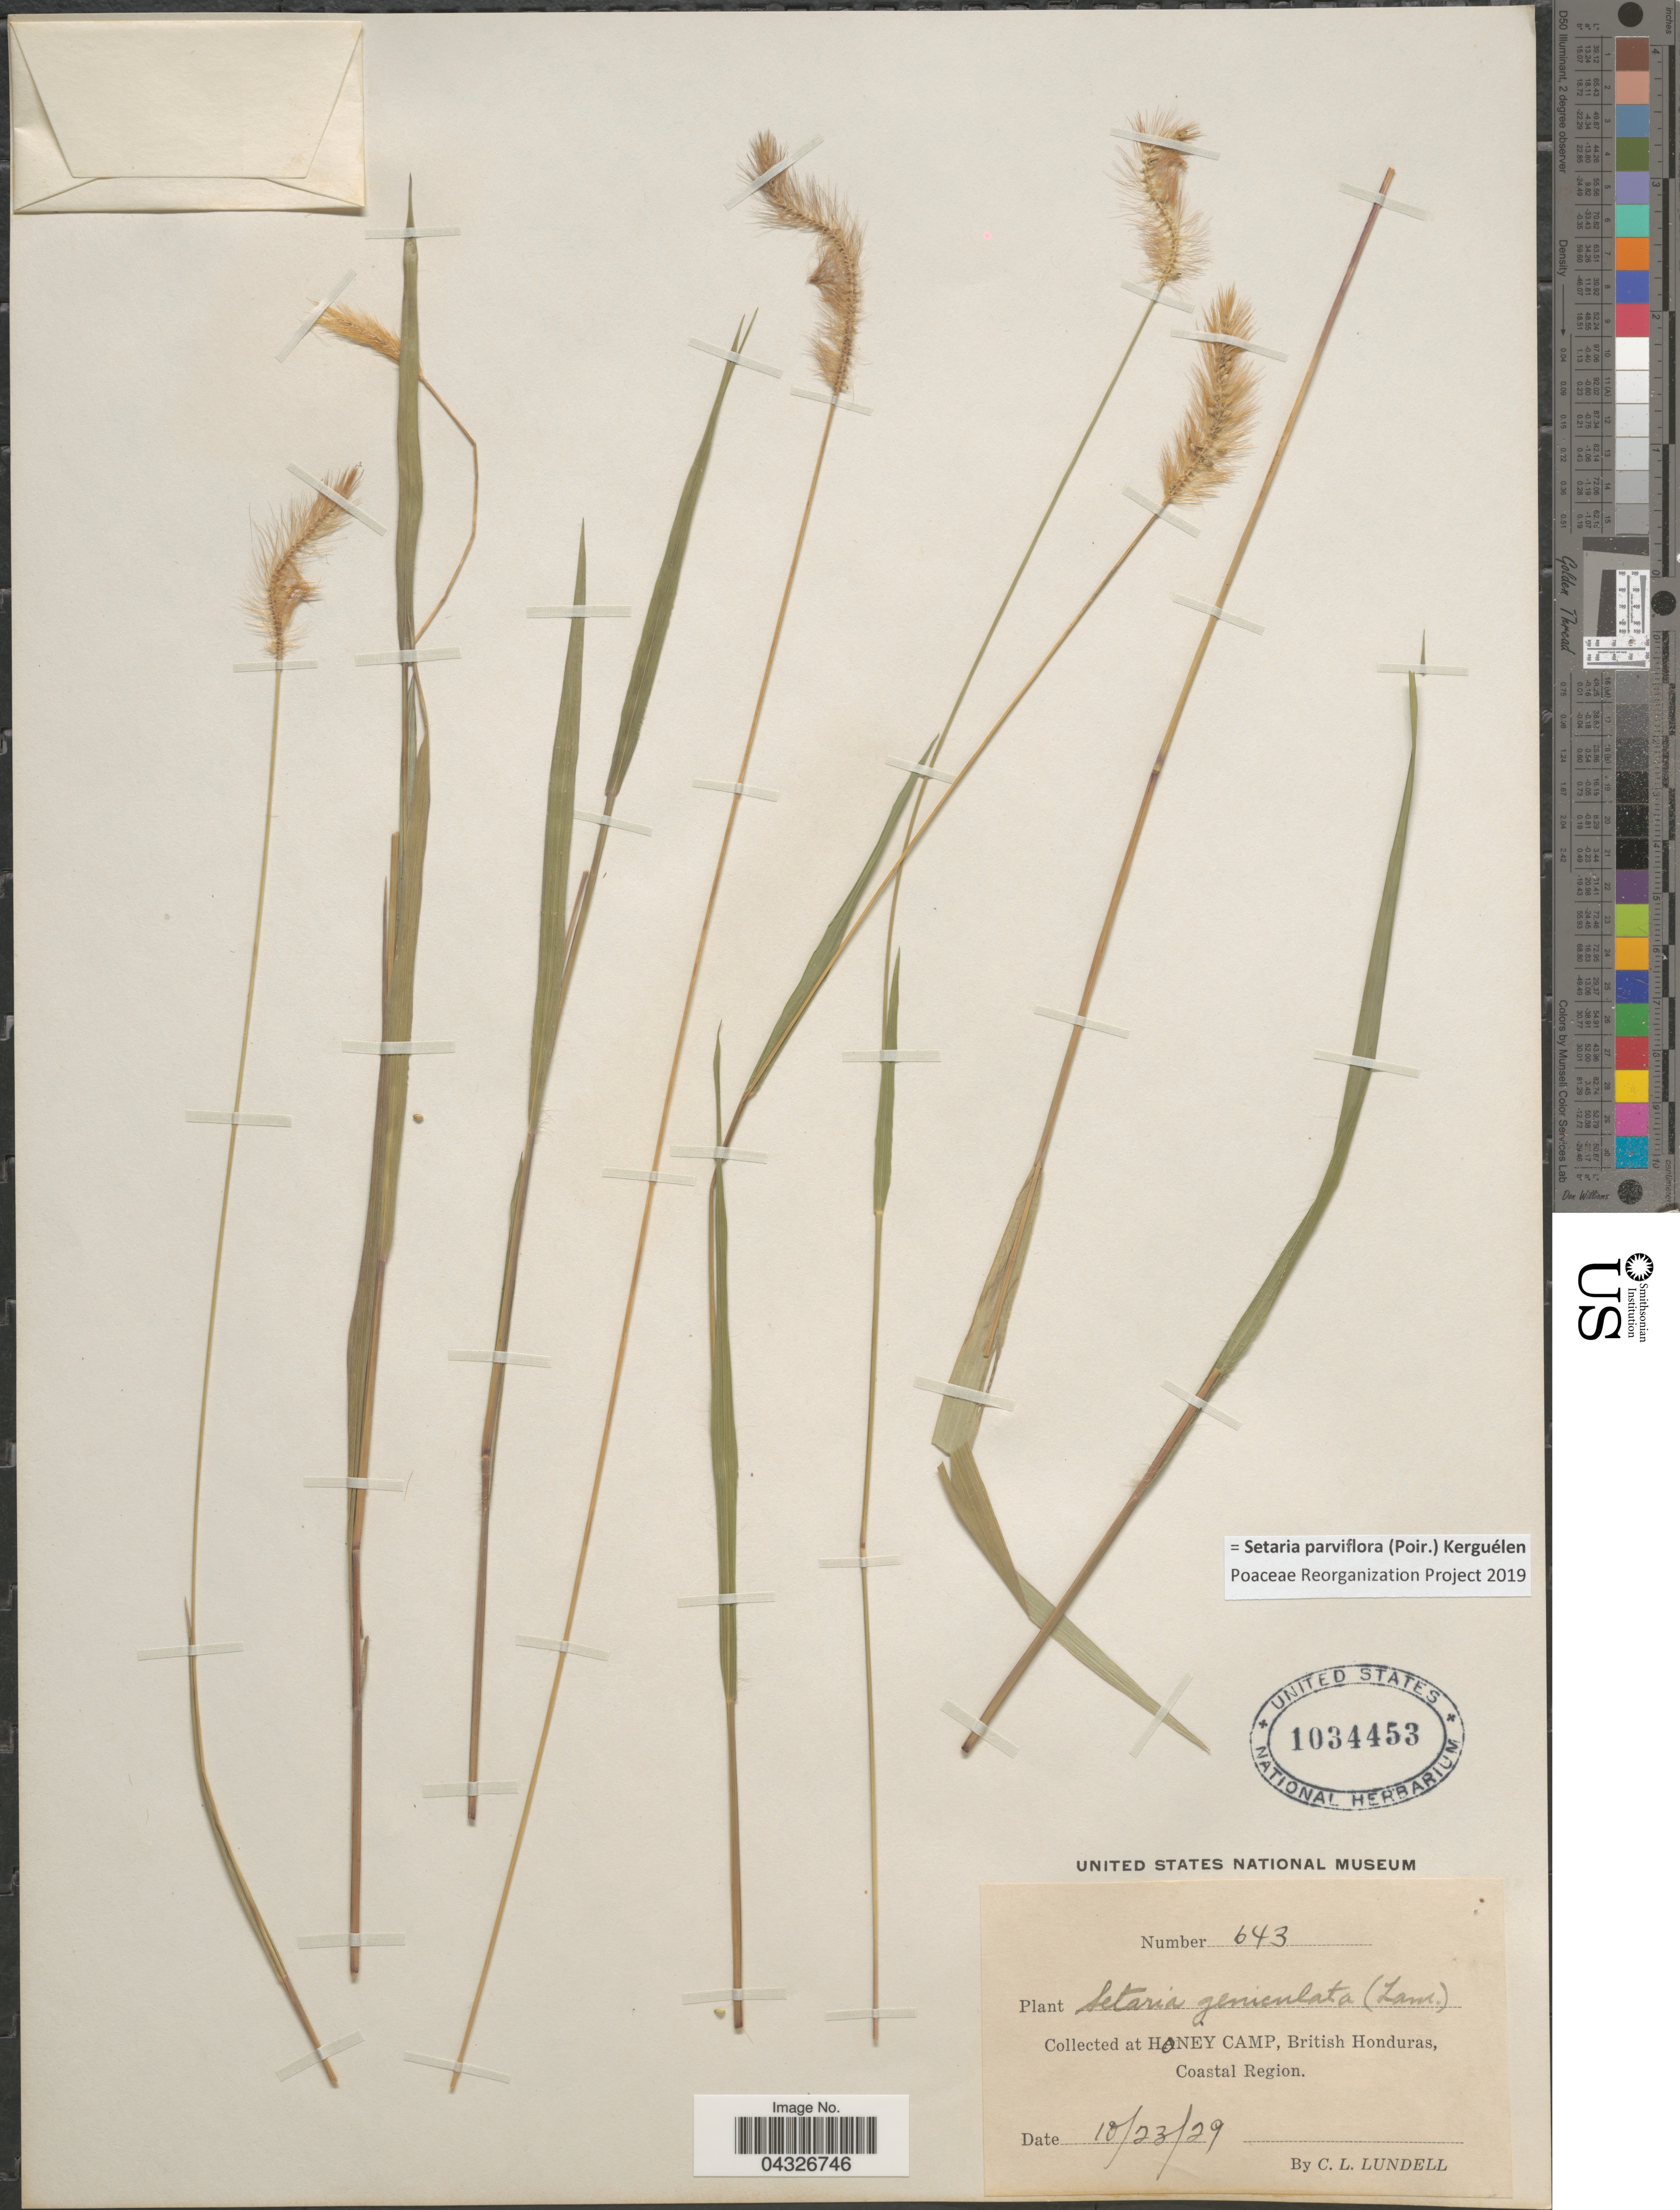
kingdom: Plantae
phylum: Tracheophyta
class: Liliopsida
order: Poales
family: Poaceae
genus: Setaria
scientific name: Setaria parviflora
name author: (Poir.) Kerguélen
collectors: C. L. Lundell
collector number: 643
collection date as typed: Transcribed d/m/y: 23/10/29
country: Belize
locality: At Honey Camp, British Honduras, Coastal Region.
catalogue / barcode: US 1034453